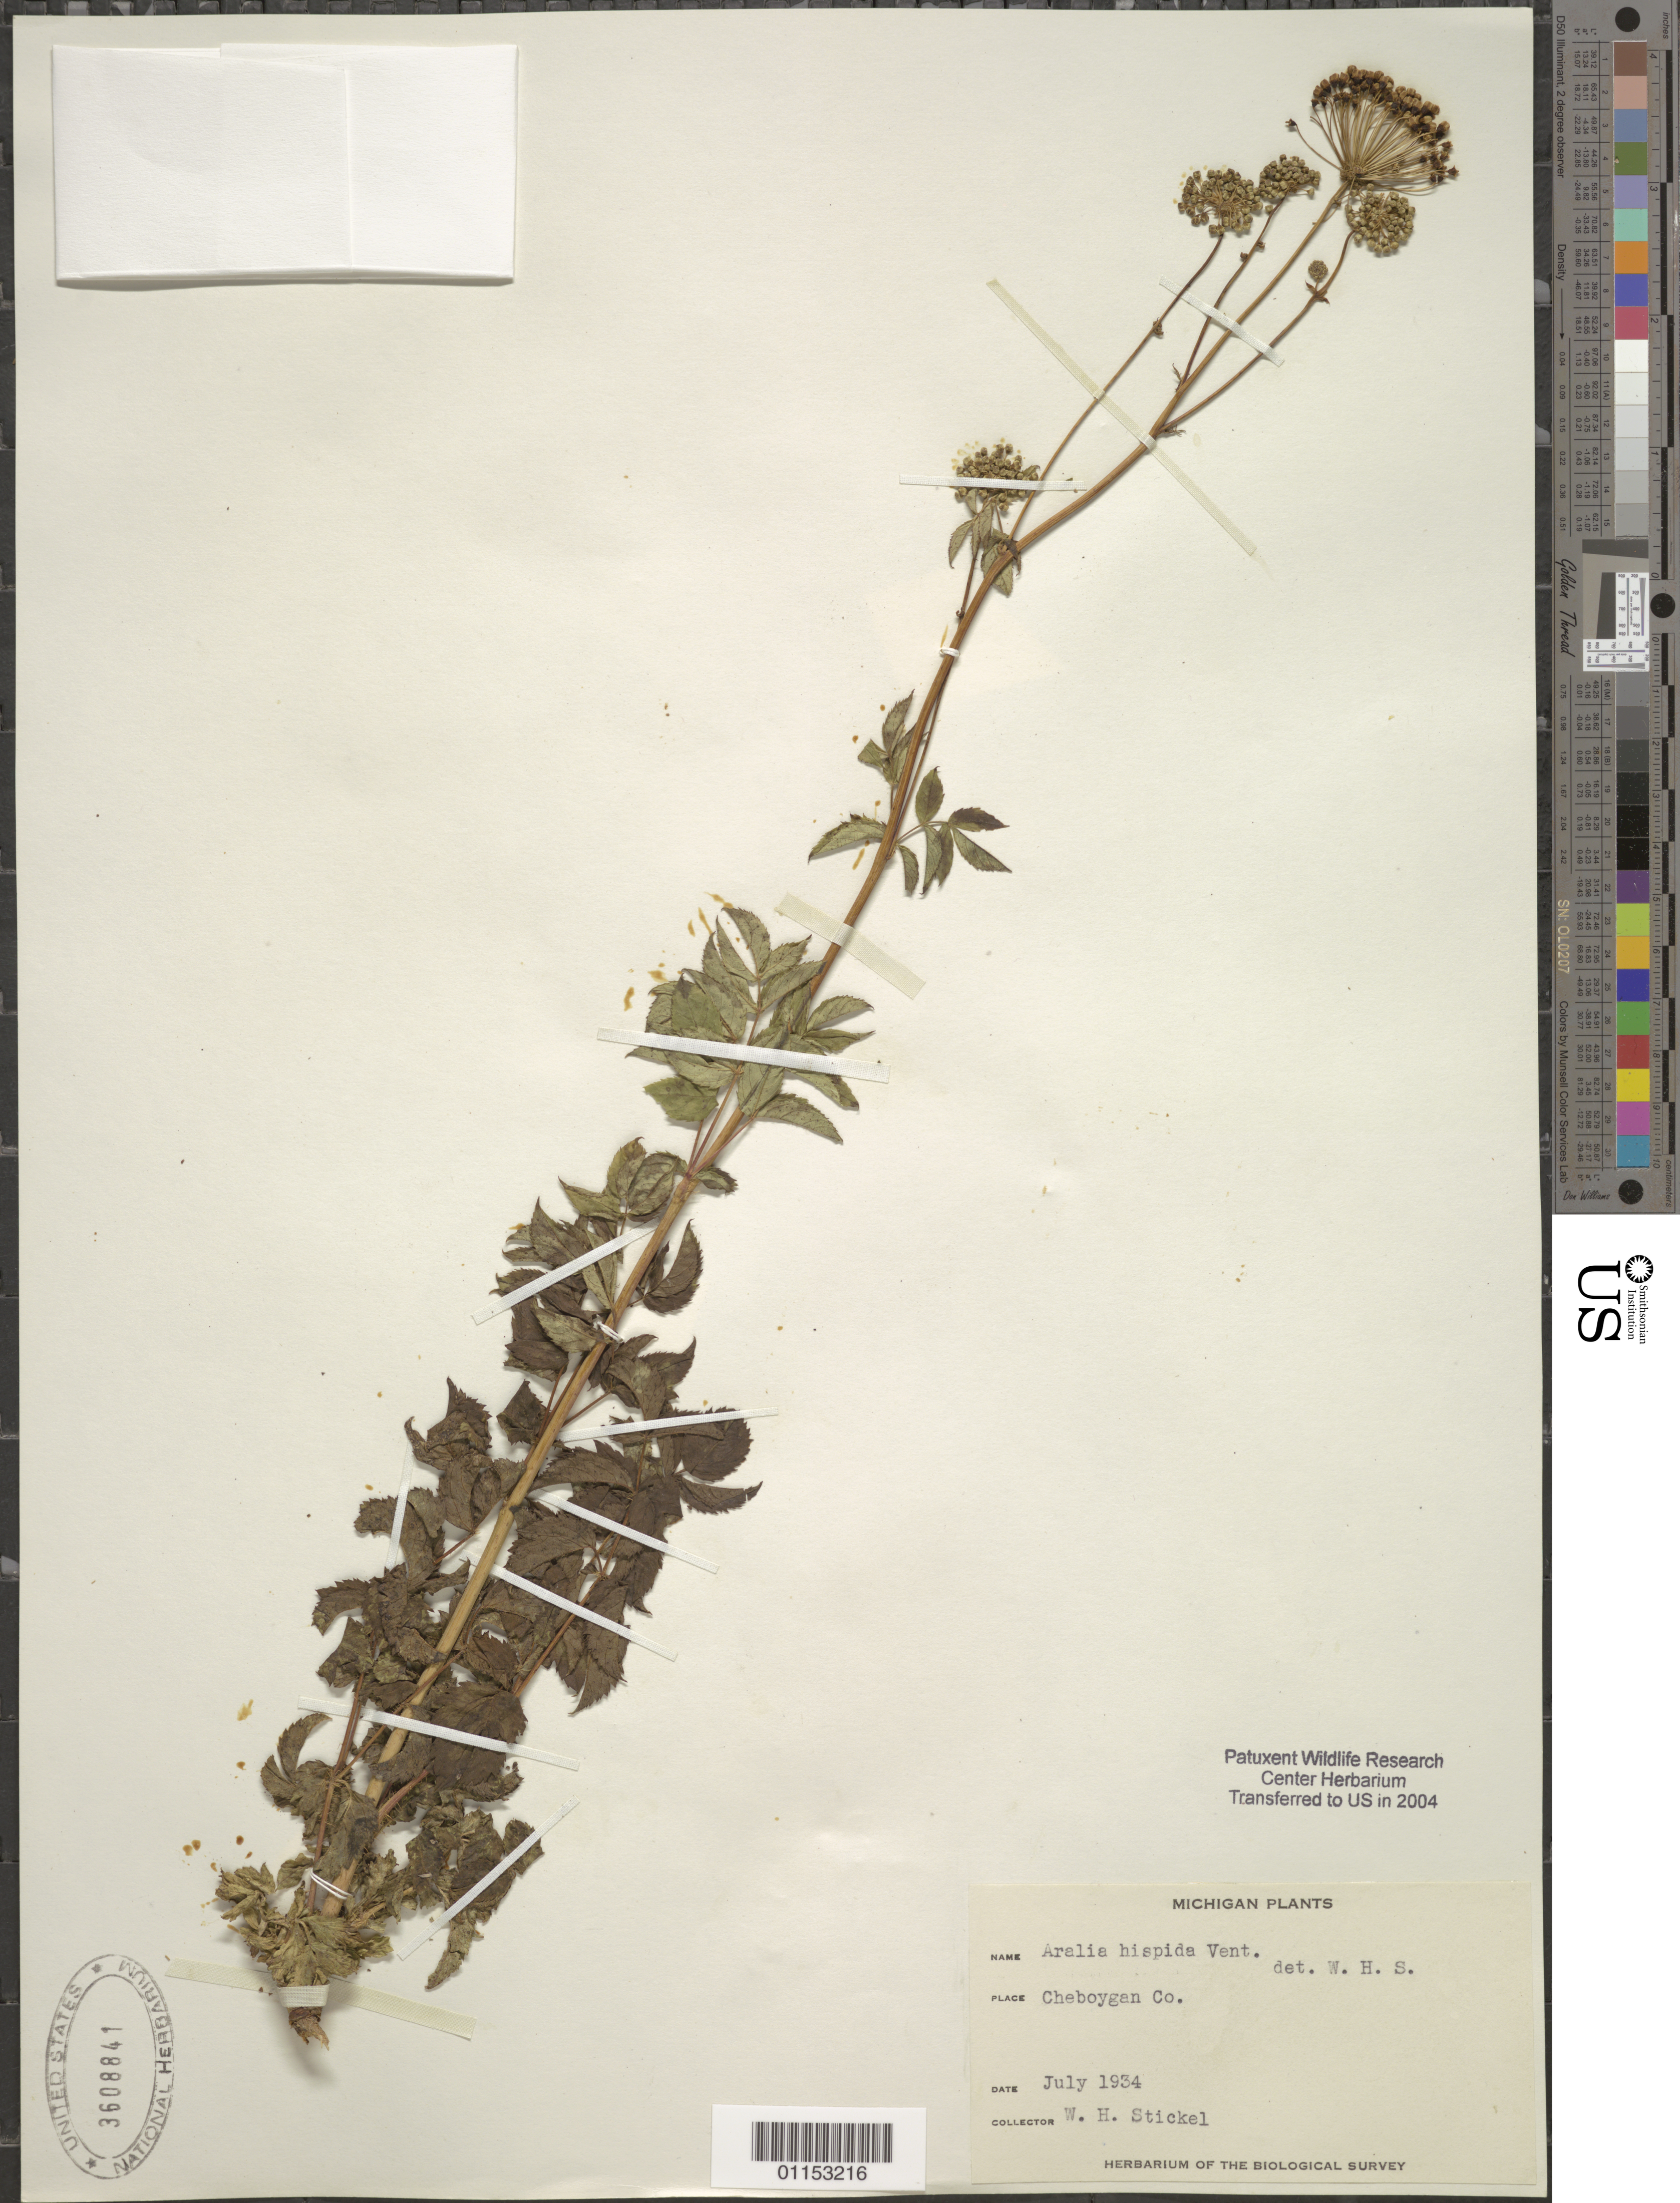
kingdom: Plantae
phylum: Tracheophyta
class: Magnoliopsida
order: Apiales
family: Araliaceae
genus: Aralia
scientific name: Aralia hispida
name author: Vent.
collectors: W. Stickel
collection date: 1934-07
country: United States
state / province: Michigan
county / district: Cheboygan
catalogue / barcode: US 3608841